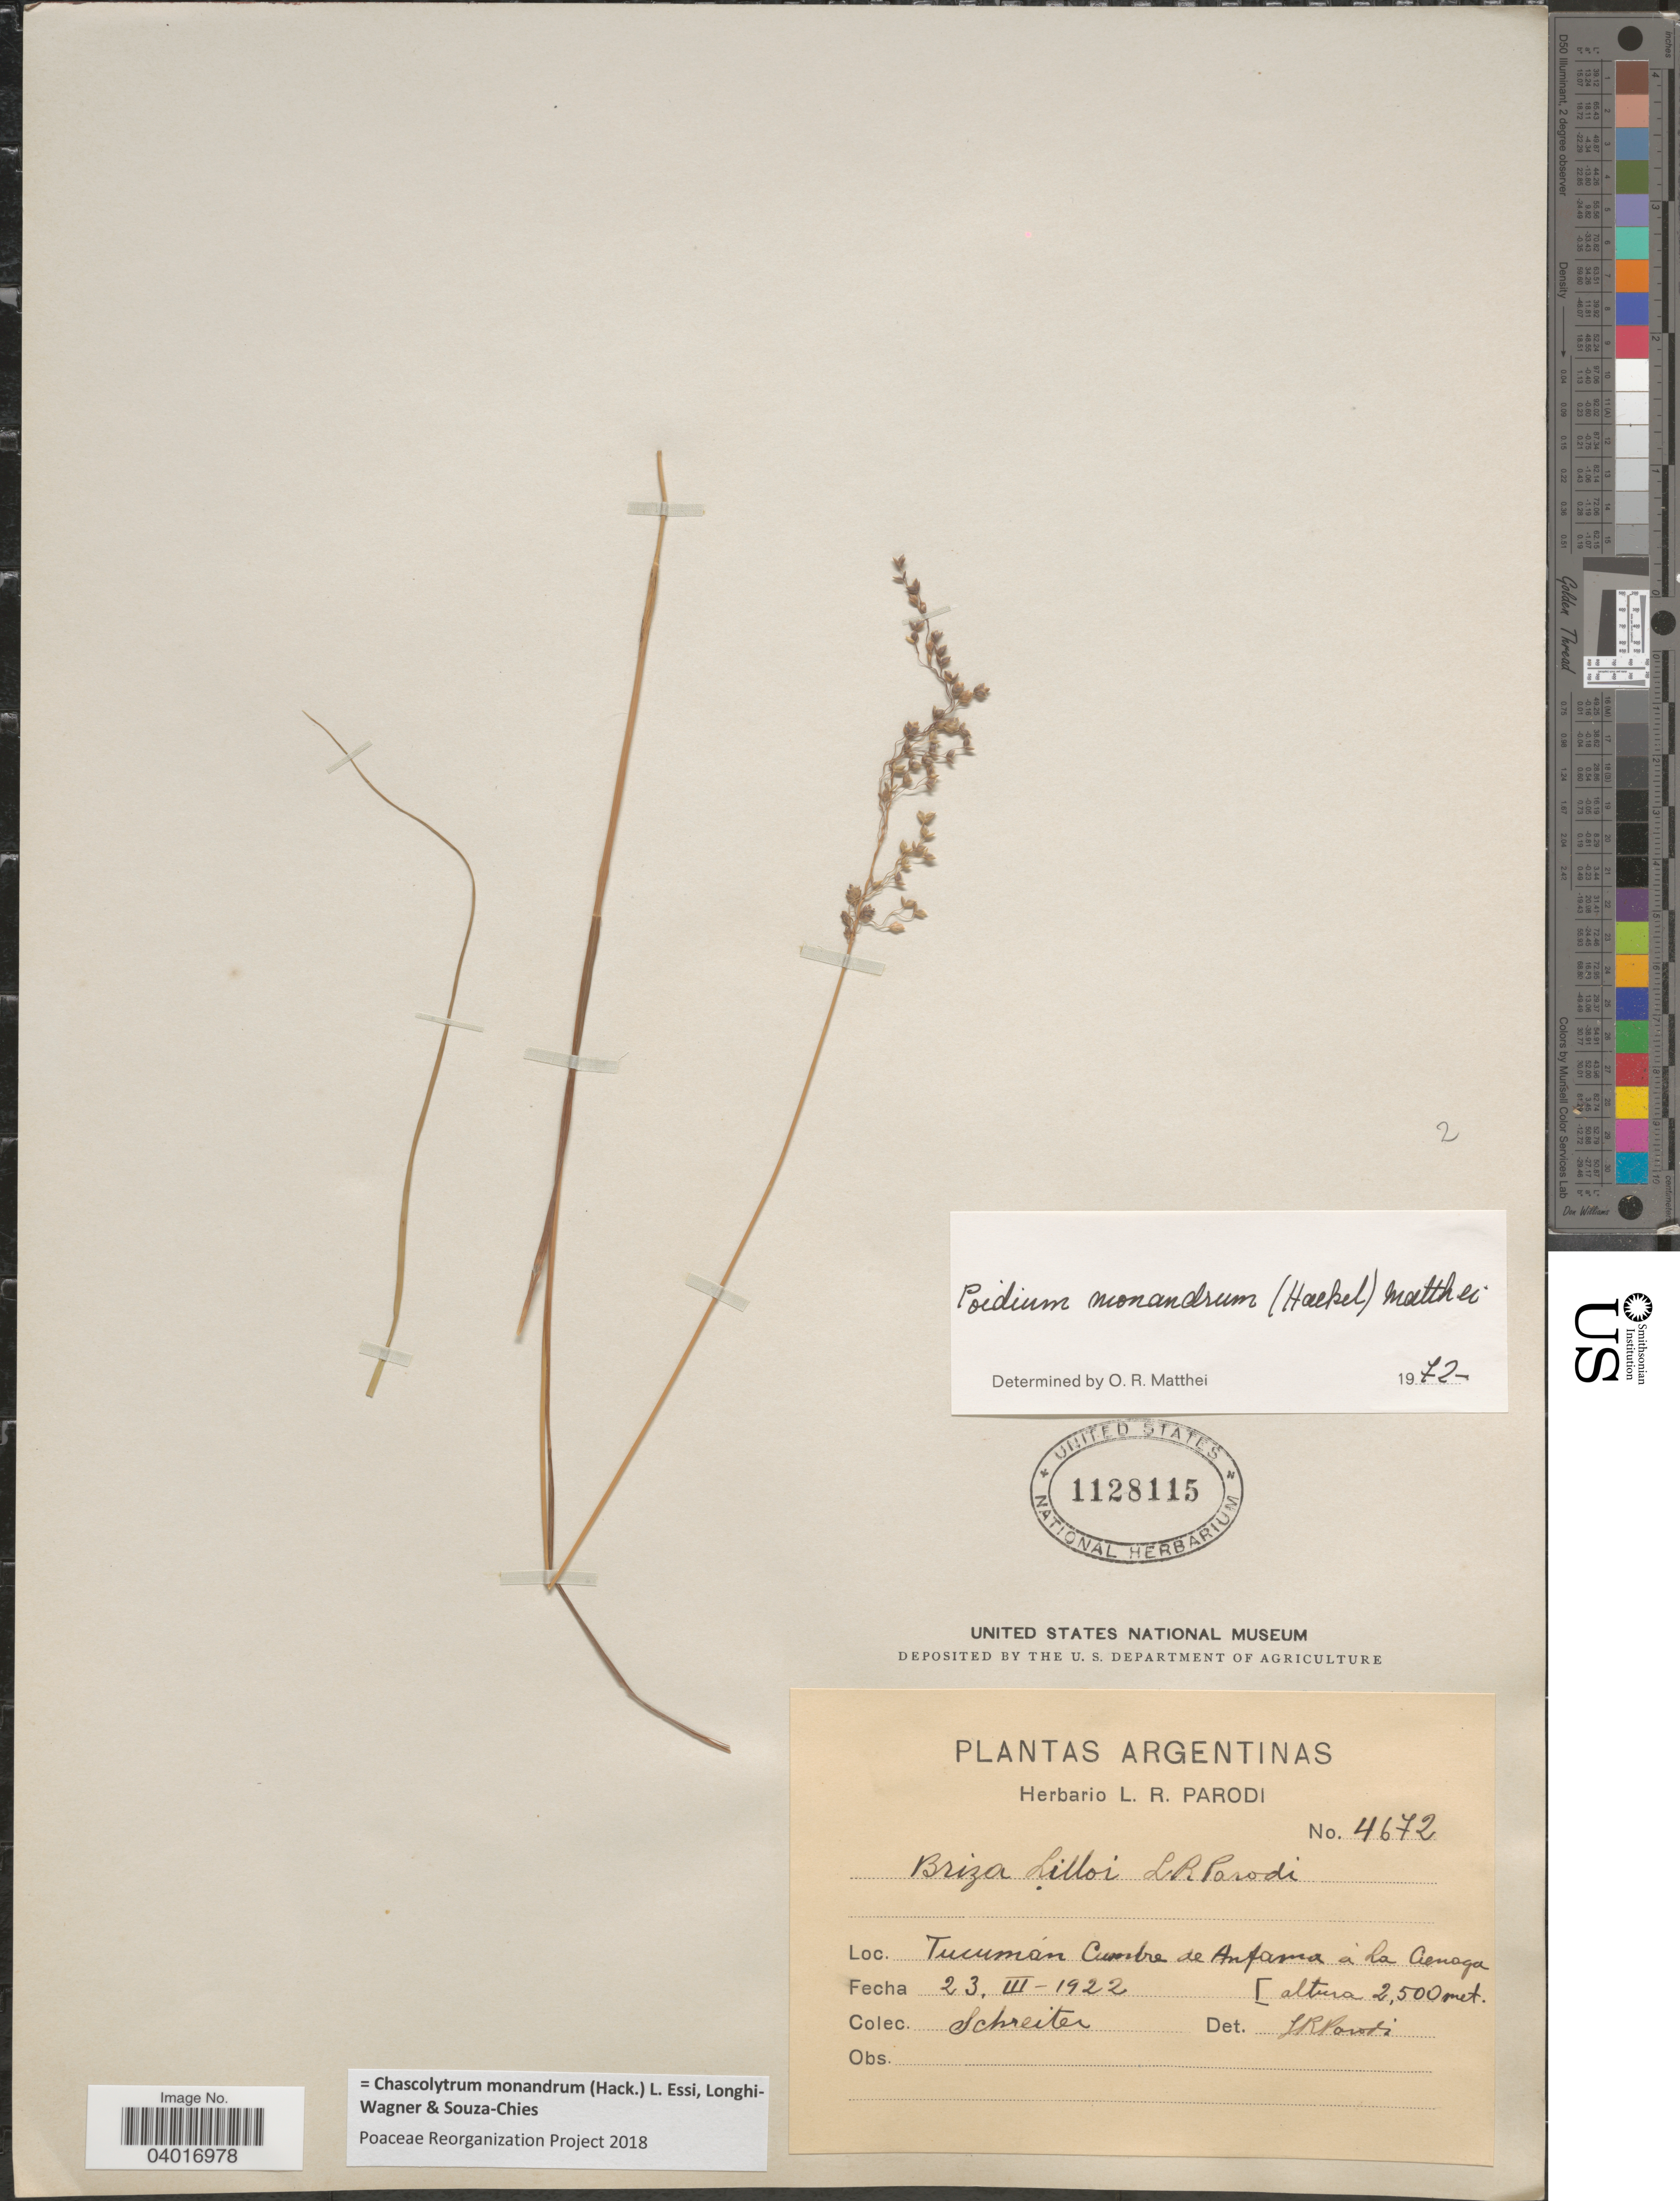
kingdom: Plantae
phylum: Tracheophyta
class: Liliopsida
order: Poales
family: Poaceae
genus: Chascolytrum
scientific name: Chascolytrum monandrum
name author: (Hack.) L. Essi et al.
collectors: -. Schreiter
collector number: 4672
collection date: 1922-03-23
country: Argentina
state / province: Tucuman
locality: Cumbre de Anfama a La Cienaga.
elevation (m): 2500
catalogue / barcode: US 1128115